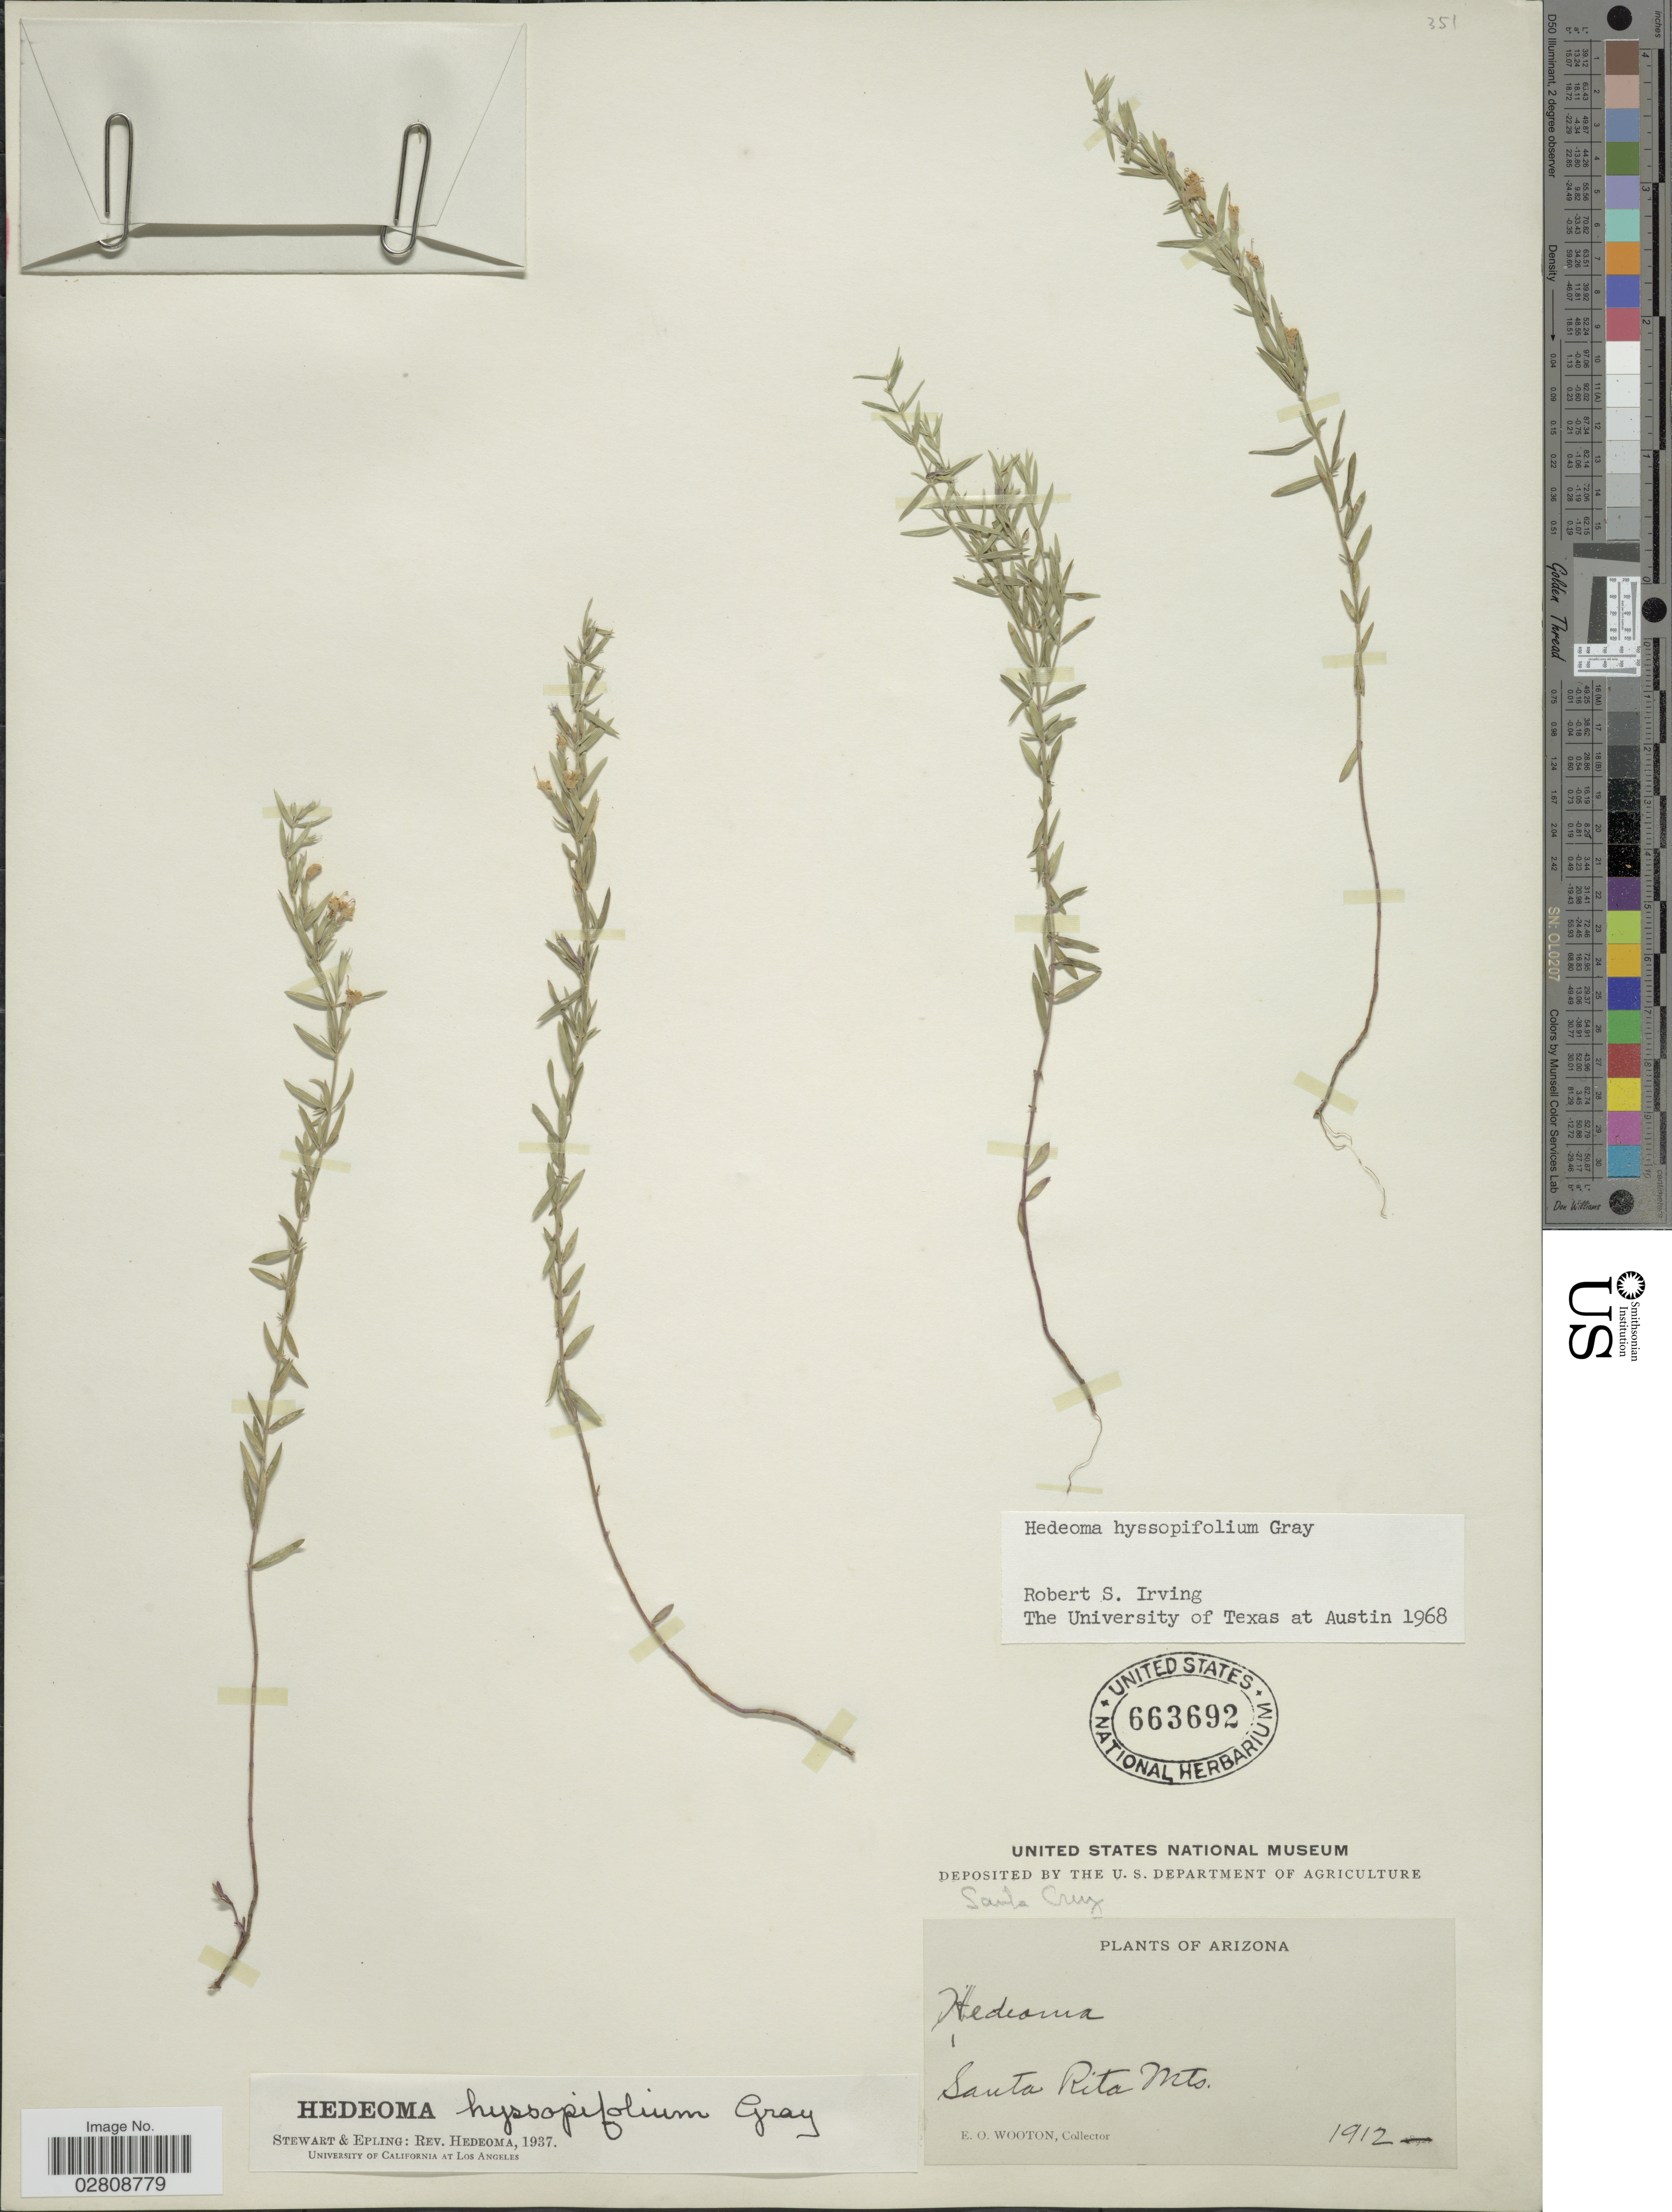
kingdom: Plantae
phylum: Tracheophyta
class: Magnoliopsida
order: Lamiales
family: Lamiaceae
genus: Hedeoma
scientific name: Hedeoma hyssopifolia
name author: A. Gray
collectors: E. O. Wooton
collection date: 1912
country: United States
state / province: Arizona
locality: Santa Rita Mts. Santa Cruz.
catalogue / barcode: US 663692